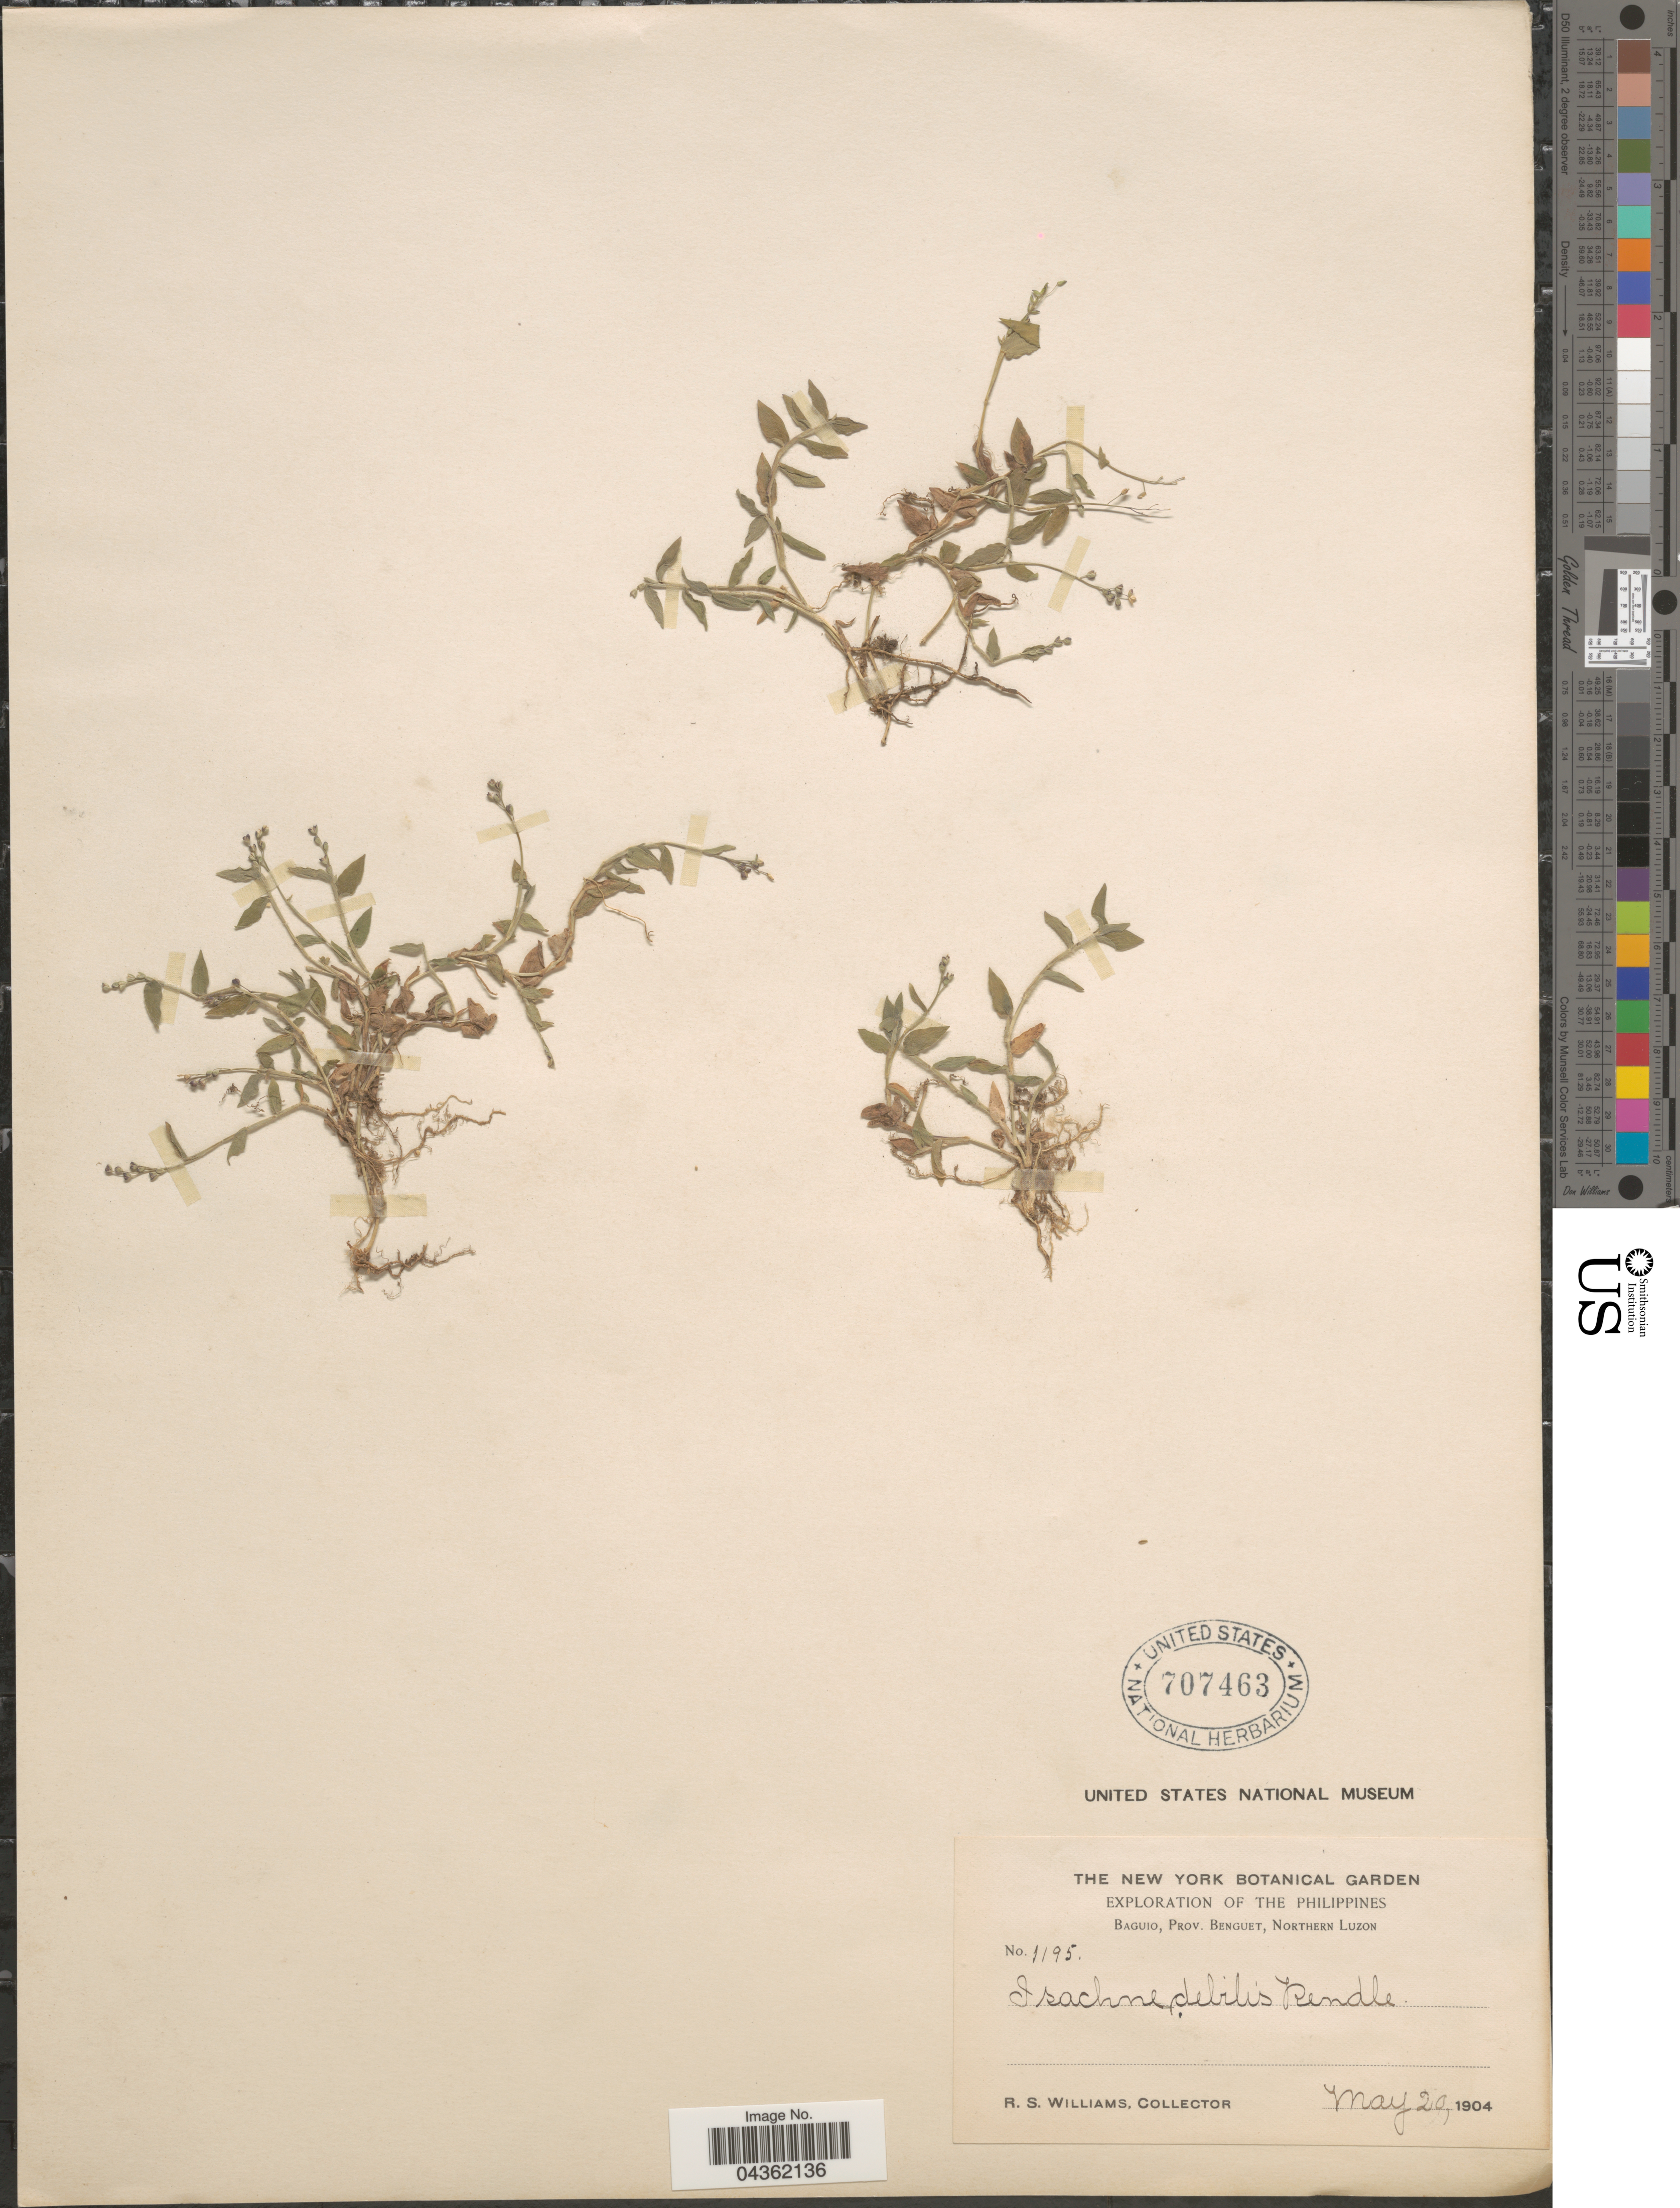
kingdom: Plantae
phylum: Tracheophyta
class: Liliopsida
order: Poales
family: Poaceae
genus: Isachne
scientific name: Isachne myosotis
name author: Nees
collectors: R. S. Williams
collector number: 1195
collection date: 1904-05-20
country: Philippines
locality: Exploration of the Philippines. Baguio, Prov. Benguet, Northern Luzon.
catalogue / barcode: US 707463